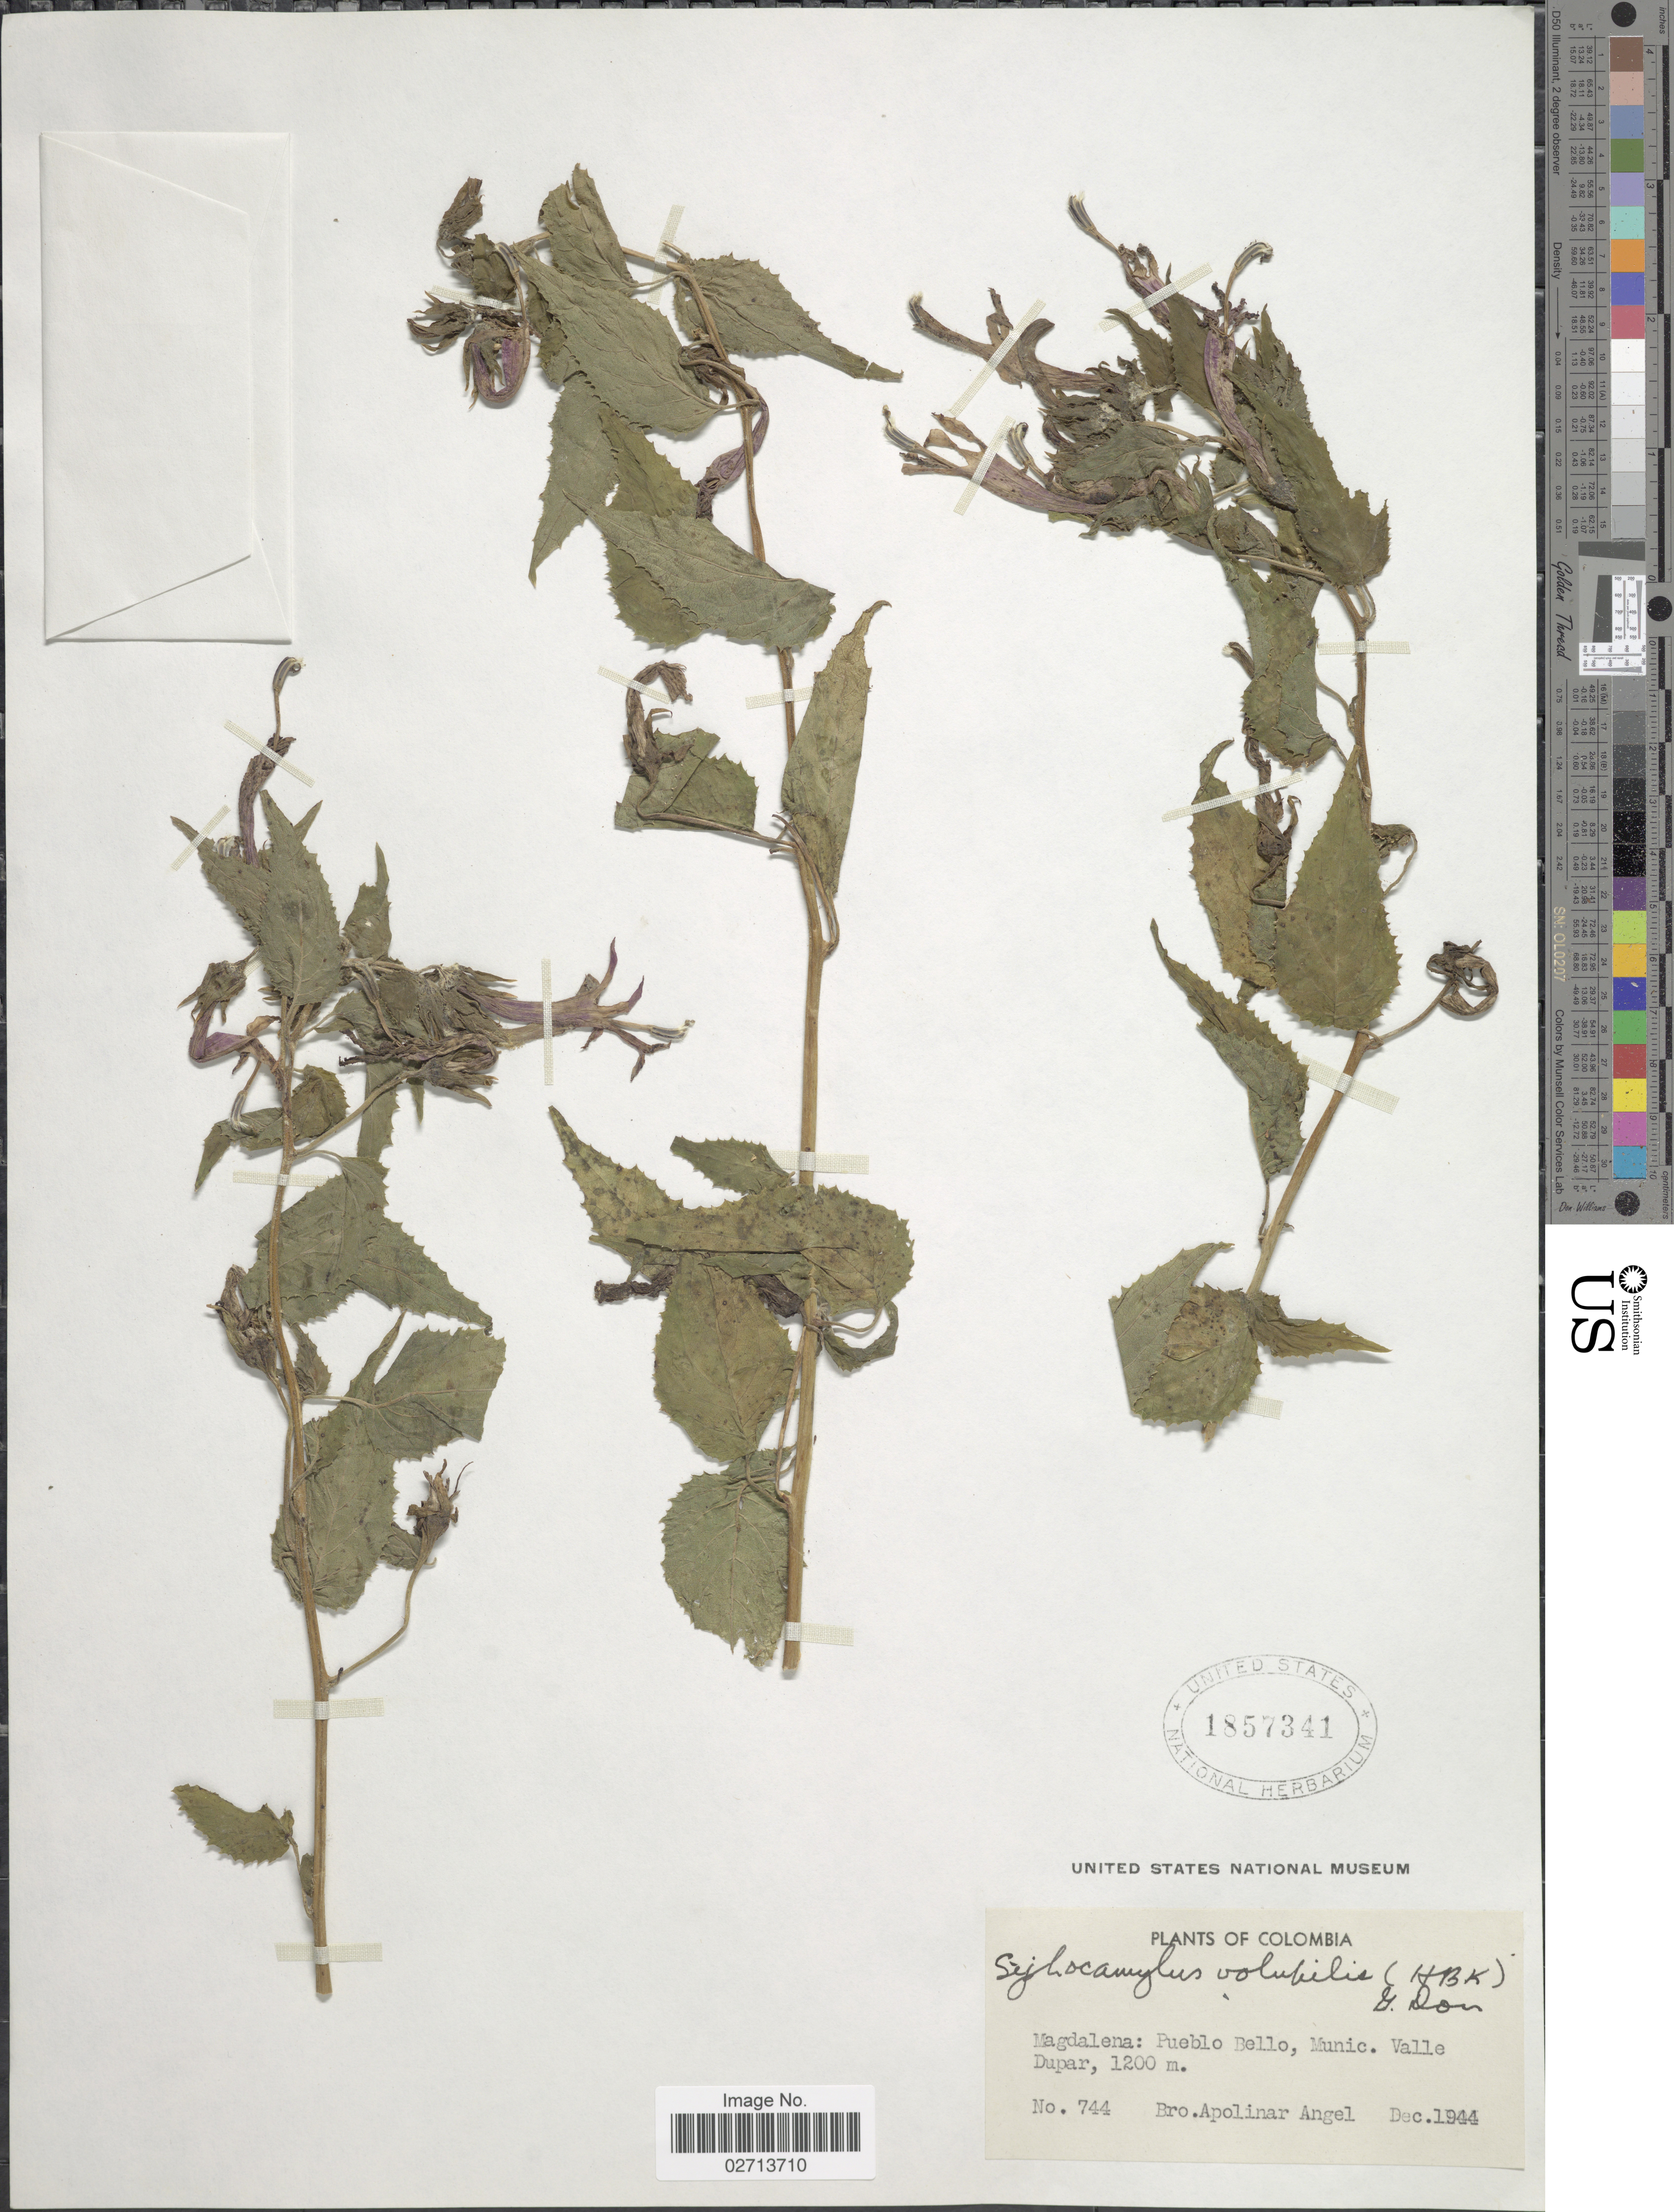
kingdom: Plantae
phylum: Tracheophyta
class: Magnoliopsida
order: Asterales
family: Campanulaceae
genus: Siphocampylus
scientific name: Siphocampylus cordatus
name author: (Willd. ex Schult.) E. Wimm.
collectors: Bro. Apolinar A.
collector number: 744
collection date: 1944-12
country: Colombia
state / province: Magdalena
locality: Pueblo Bello, Munic. Valle Dupar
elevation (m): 1200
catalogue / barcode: US 1857341